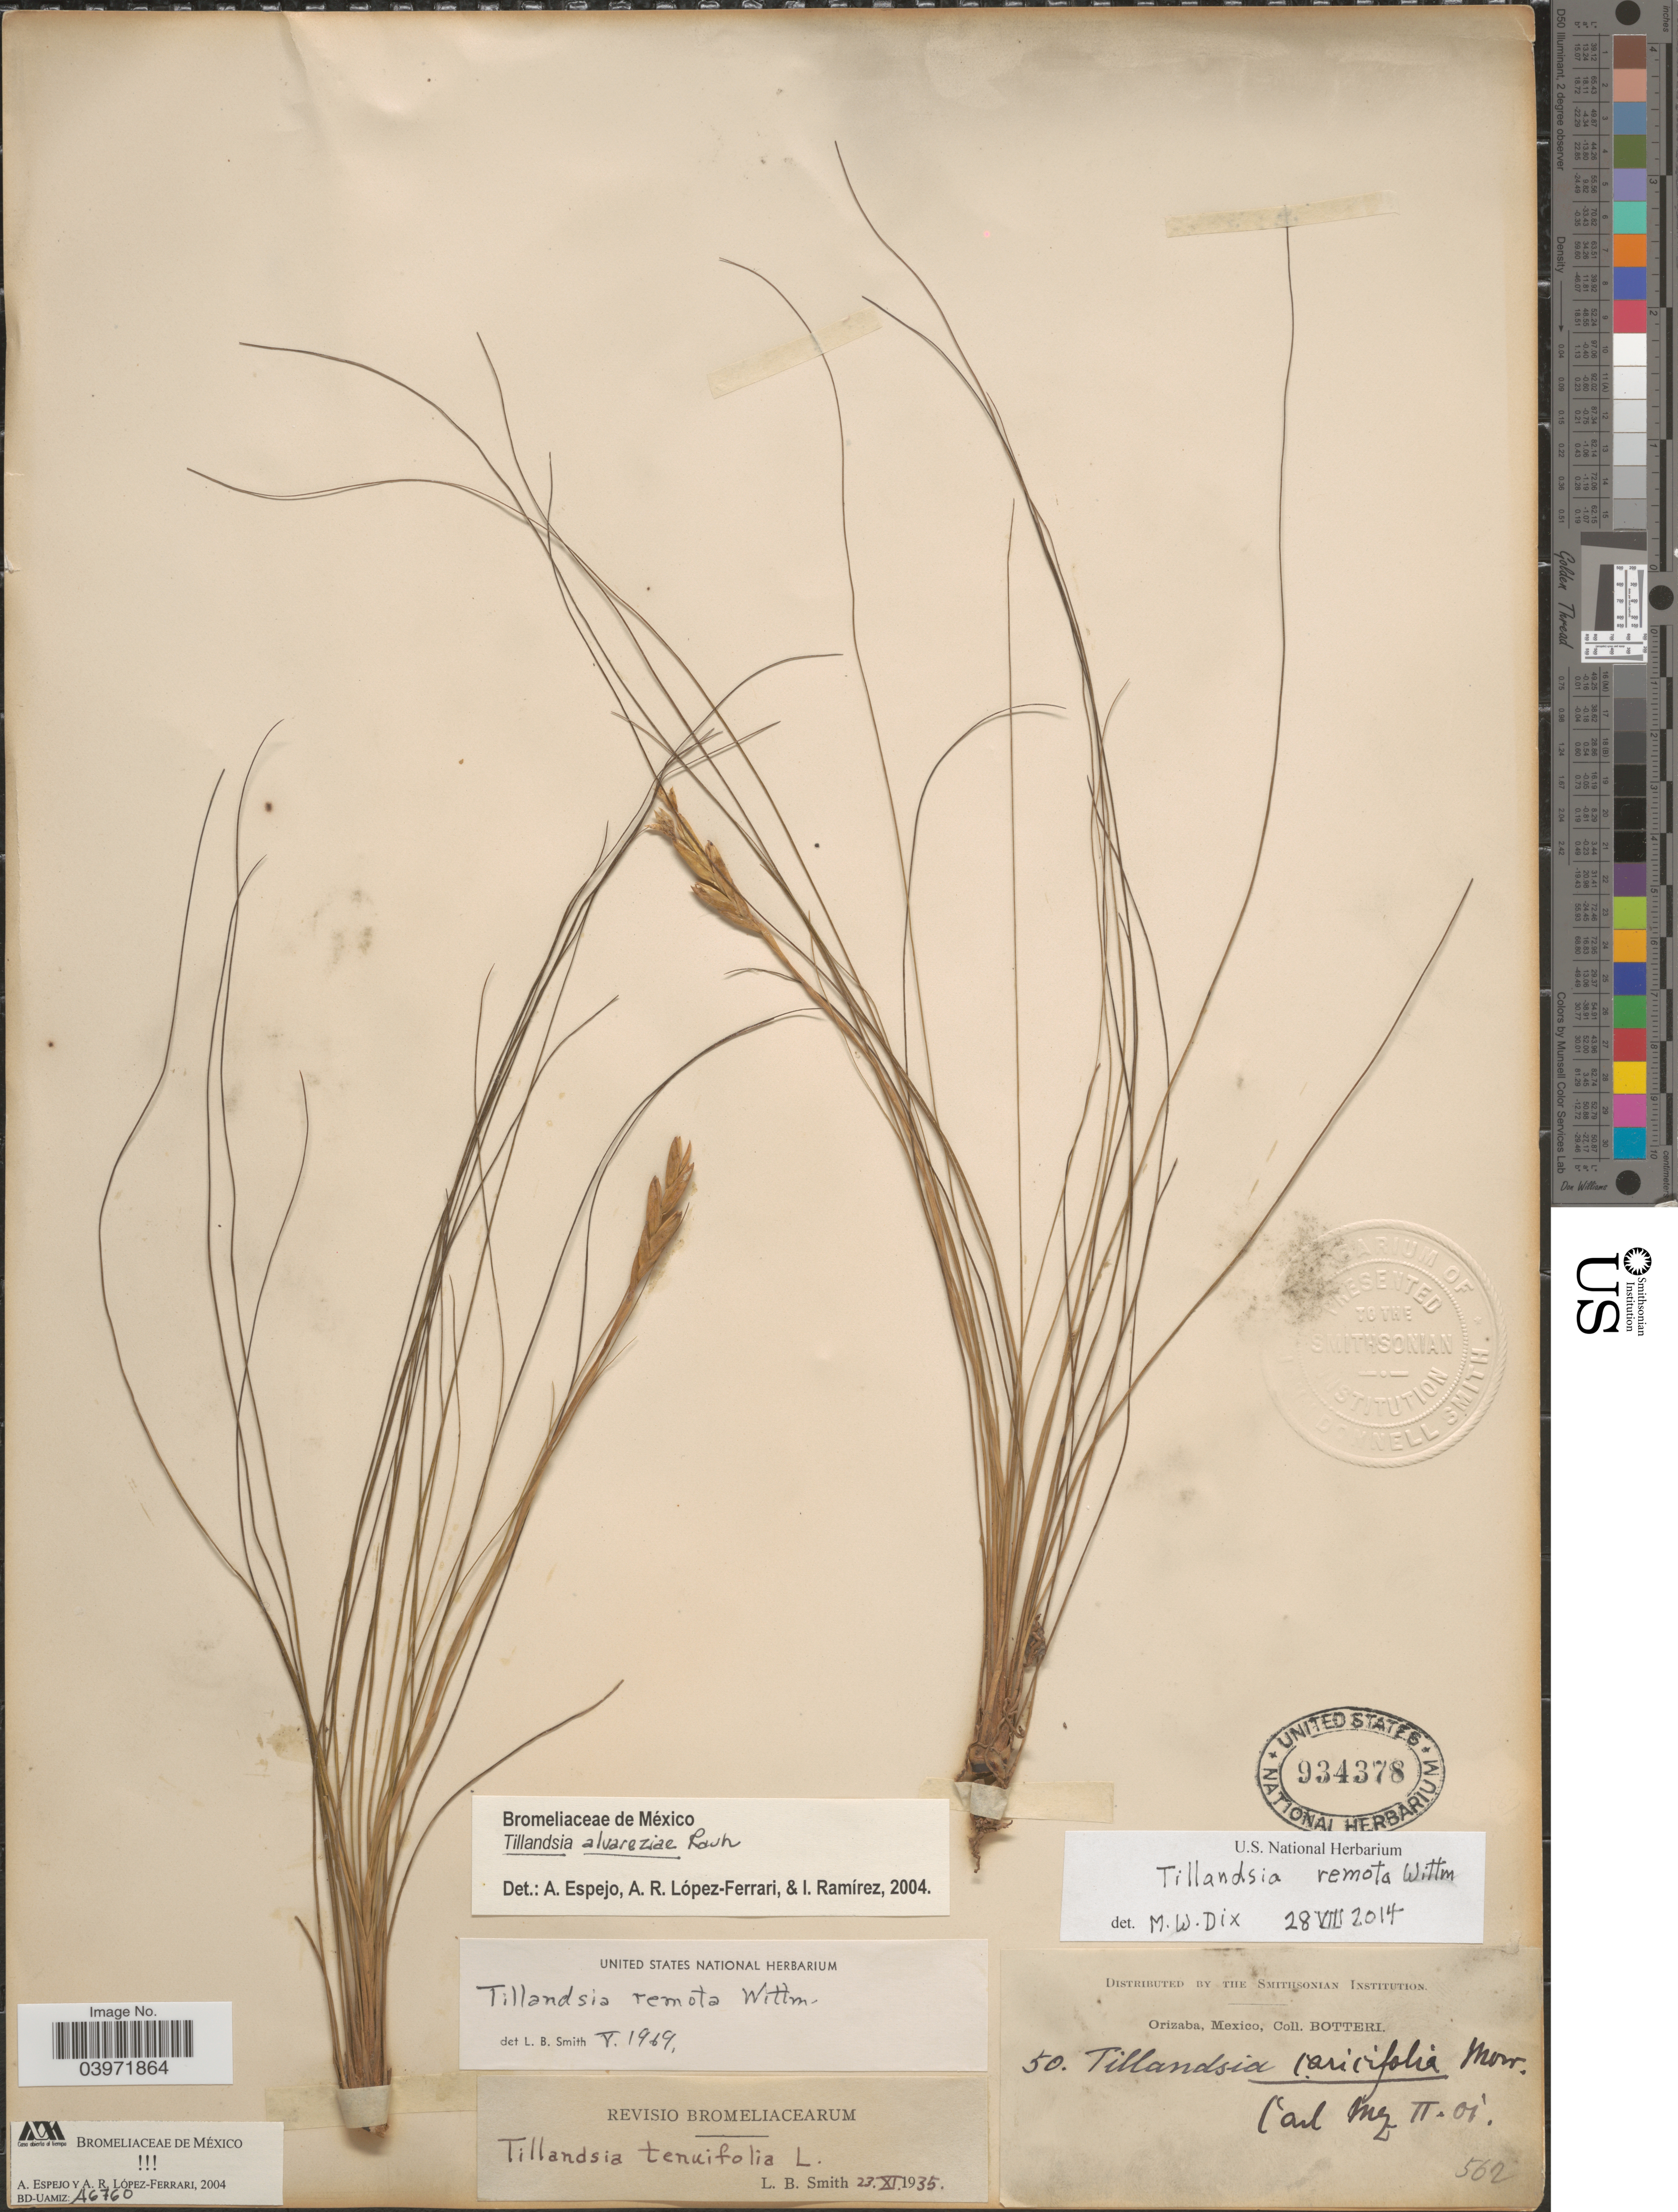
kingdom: Plantae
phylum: Tracheophyta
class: Liliopsida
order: Poales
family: Bromeliaceae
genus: Tillandsia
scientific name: Tillandsia remota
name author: Wittm.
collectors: -. Botteri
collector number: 50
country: Mexico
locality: Orizaba.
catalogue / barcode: US 934378